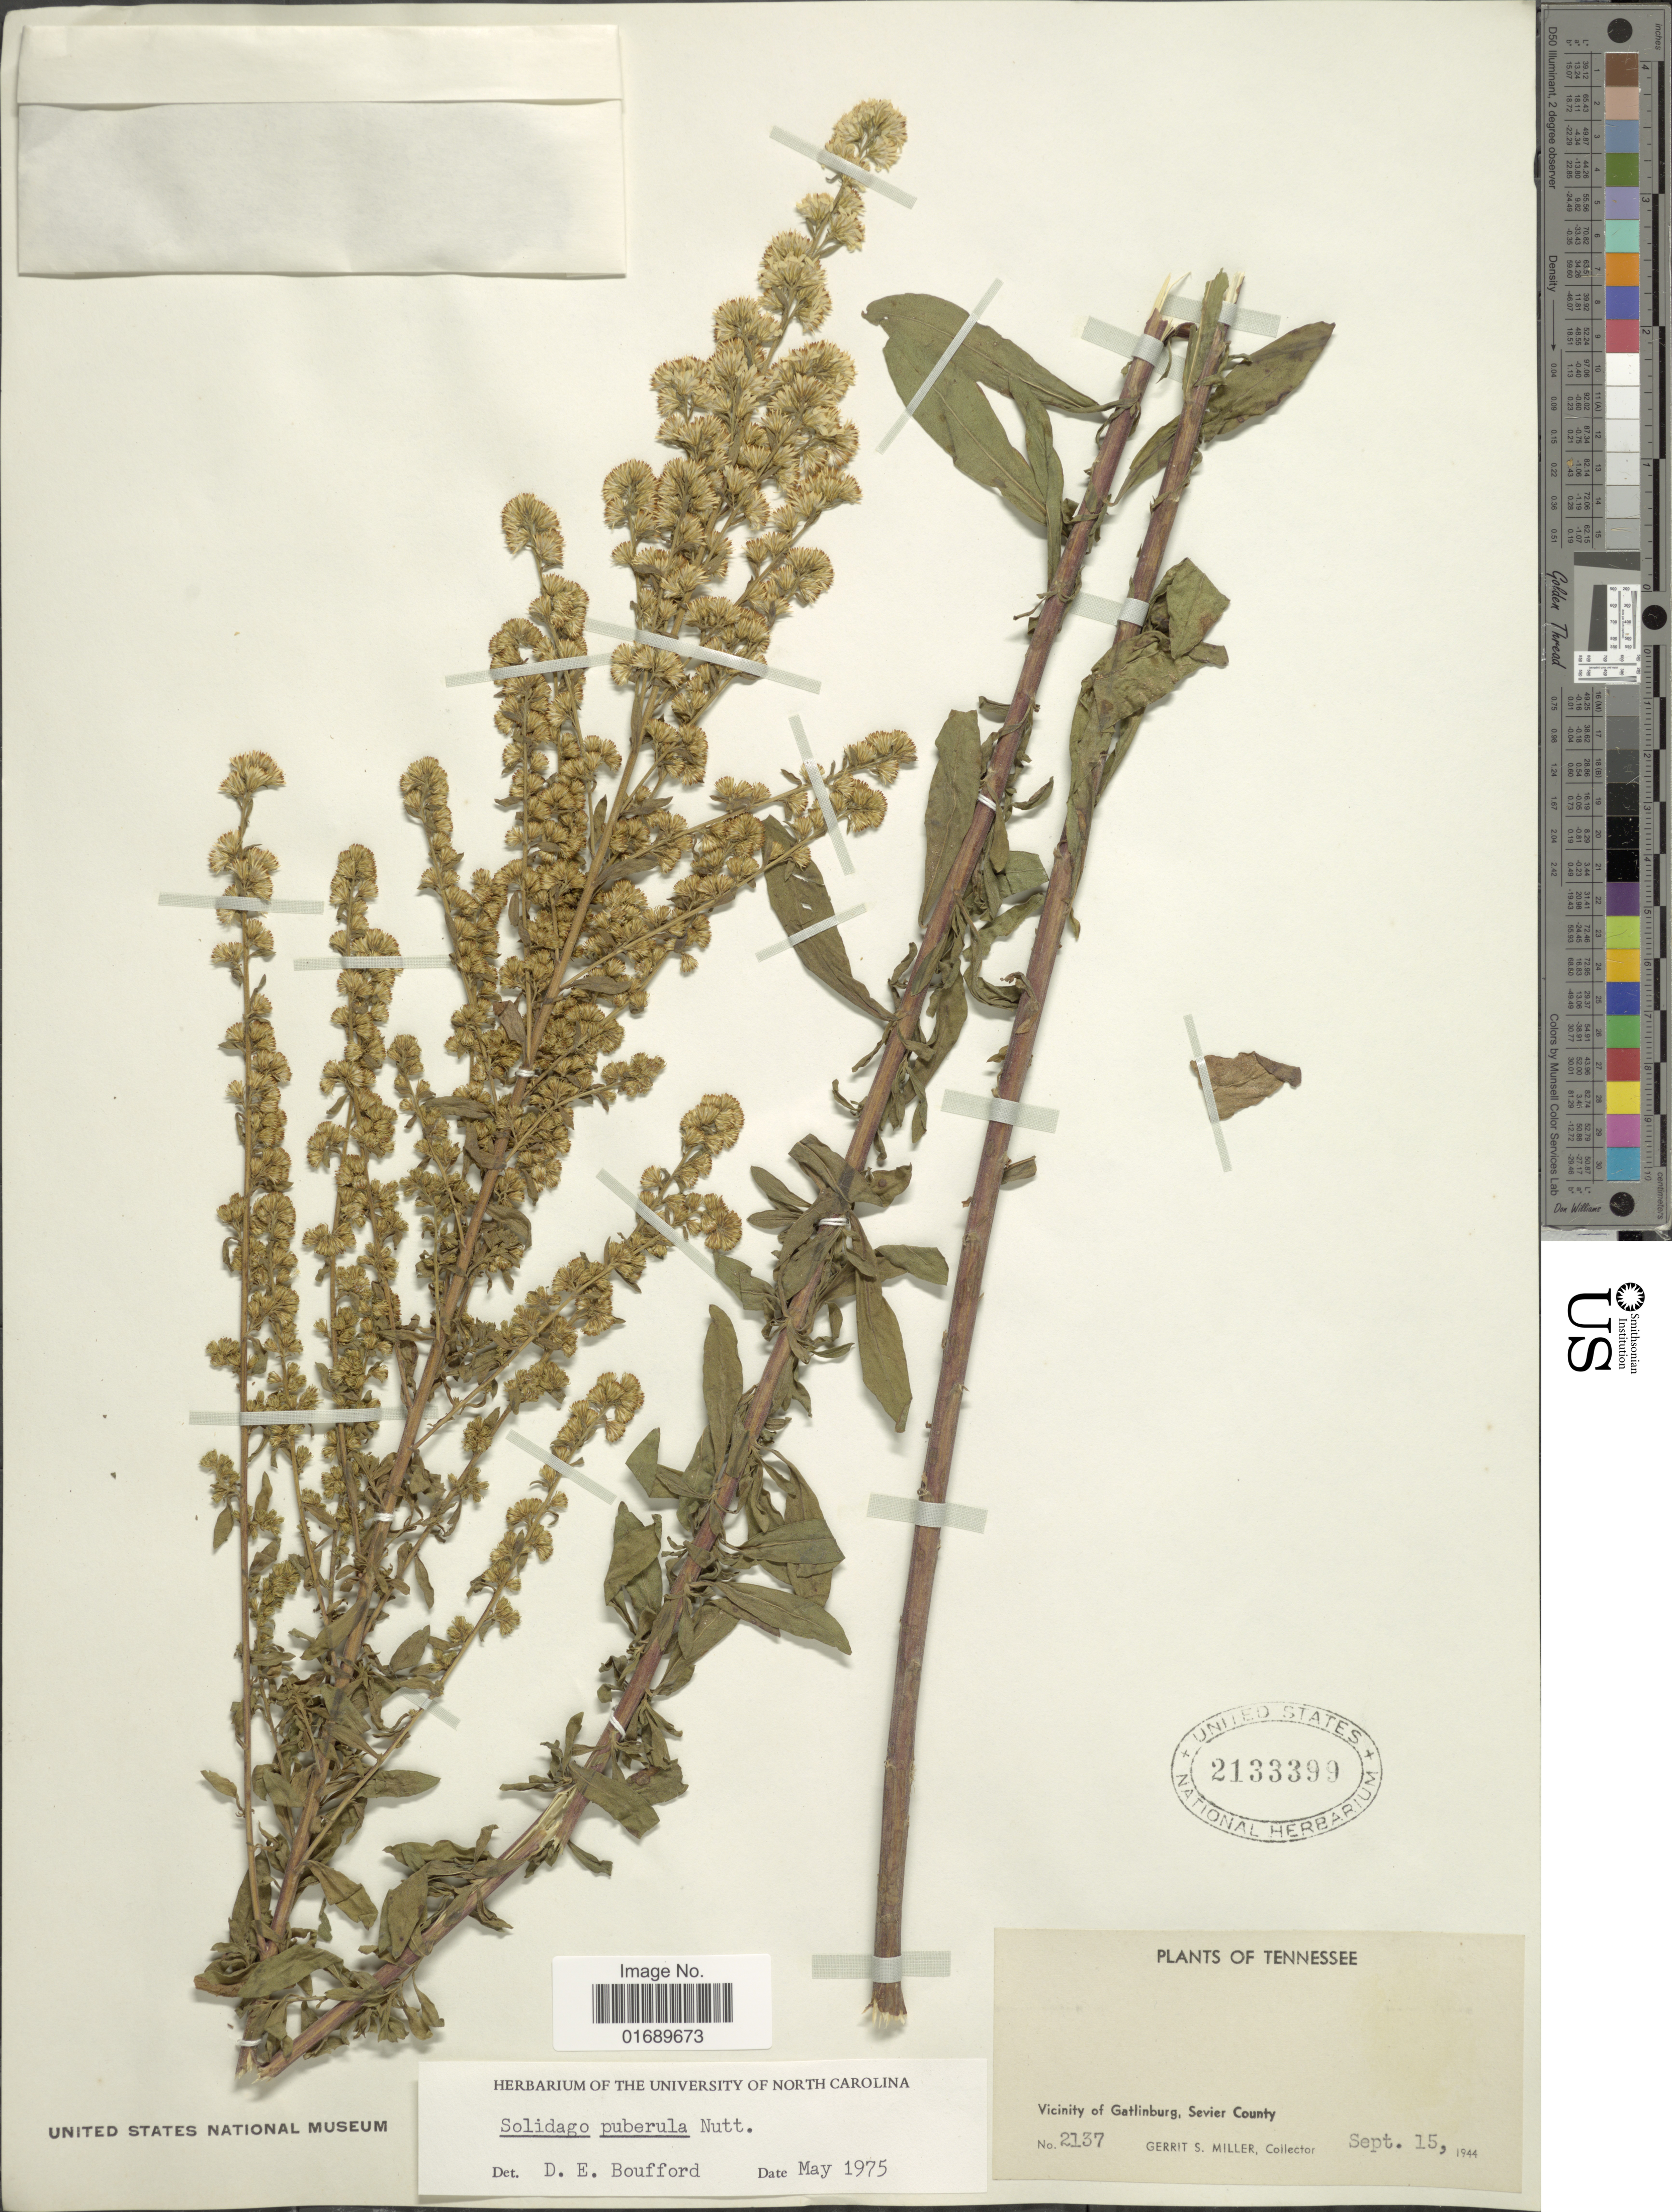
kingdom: Plantae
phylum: Tracheophyta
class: Magnoliopsida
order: Asterales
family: Asteraceae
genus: Solidago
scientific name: Solidago puberula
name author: Nutt.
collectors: G. S. Miller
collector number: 2137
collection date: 1944-09-15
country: United States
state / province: Tennessee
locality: Vicinity of Gatlinburg, Sevier County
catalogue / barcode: US 2133399